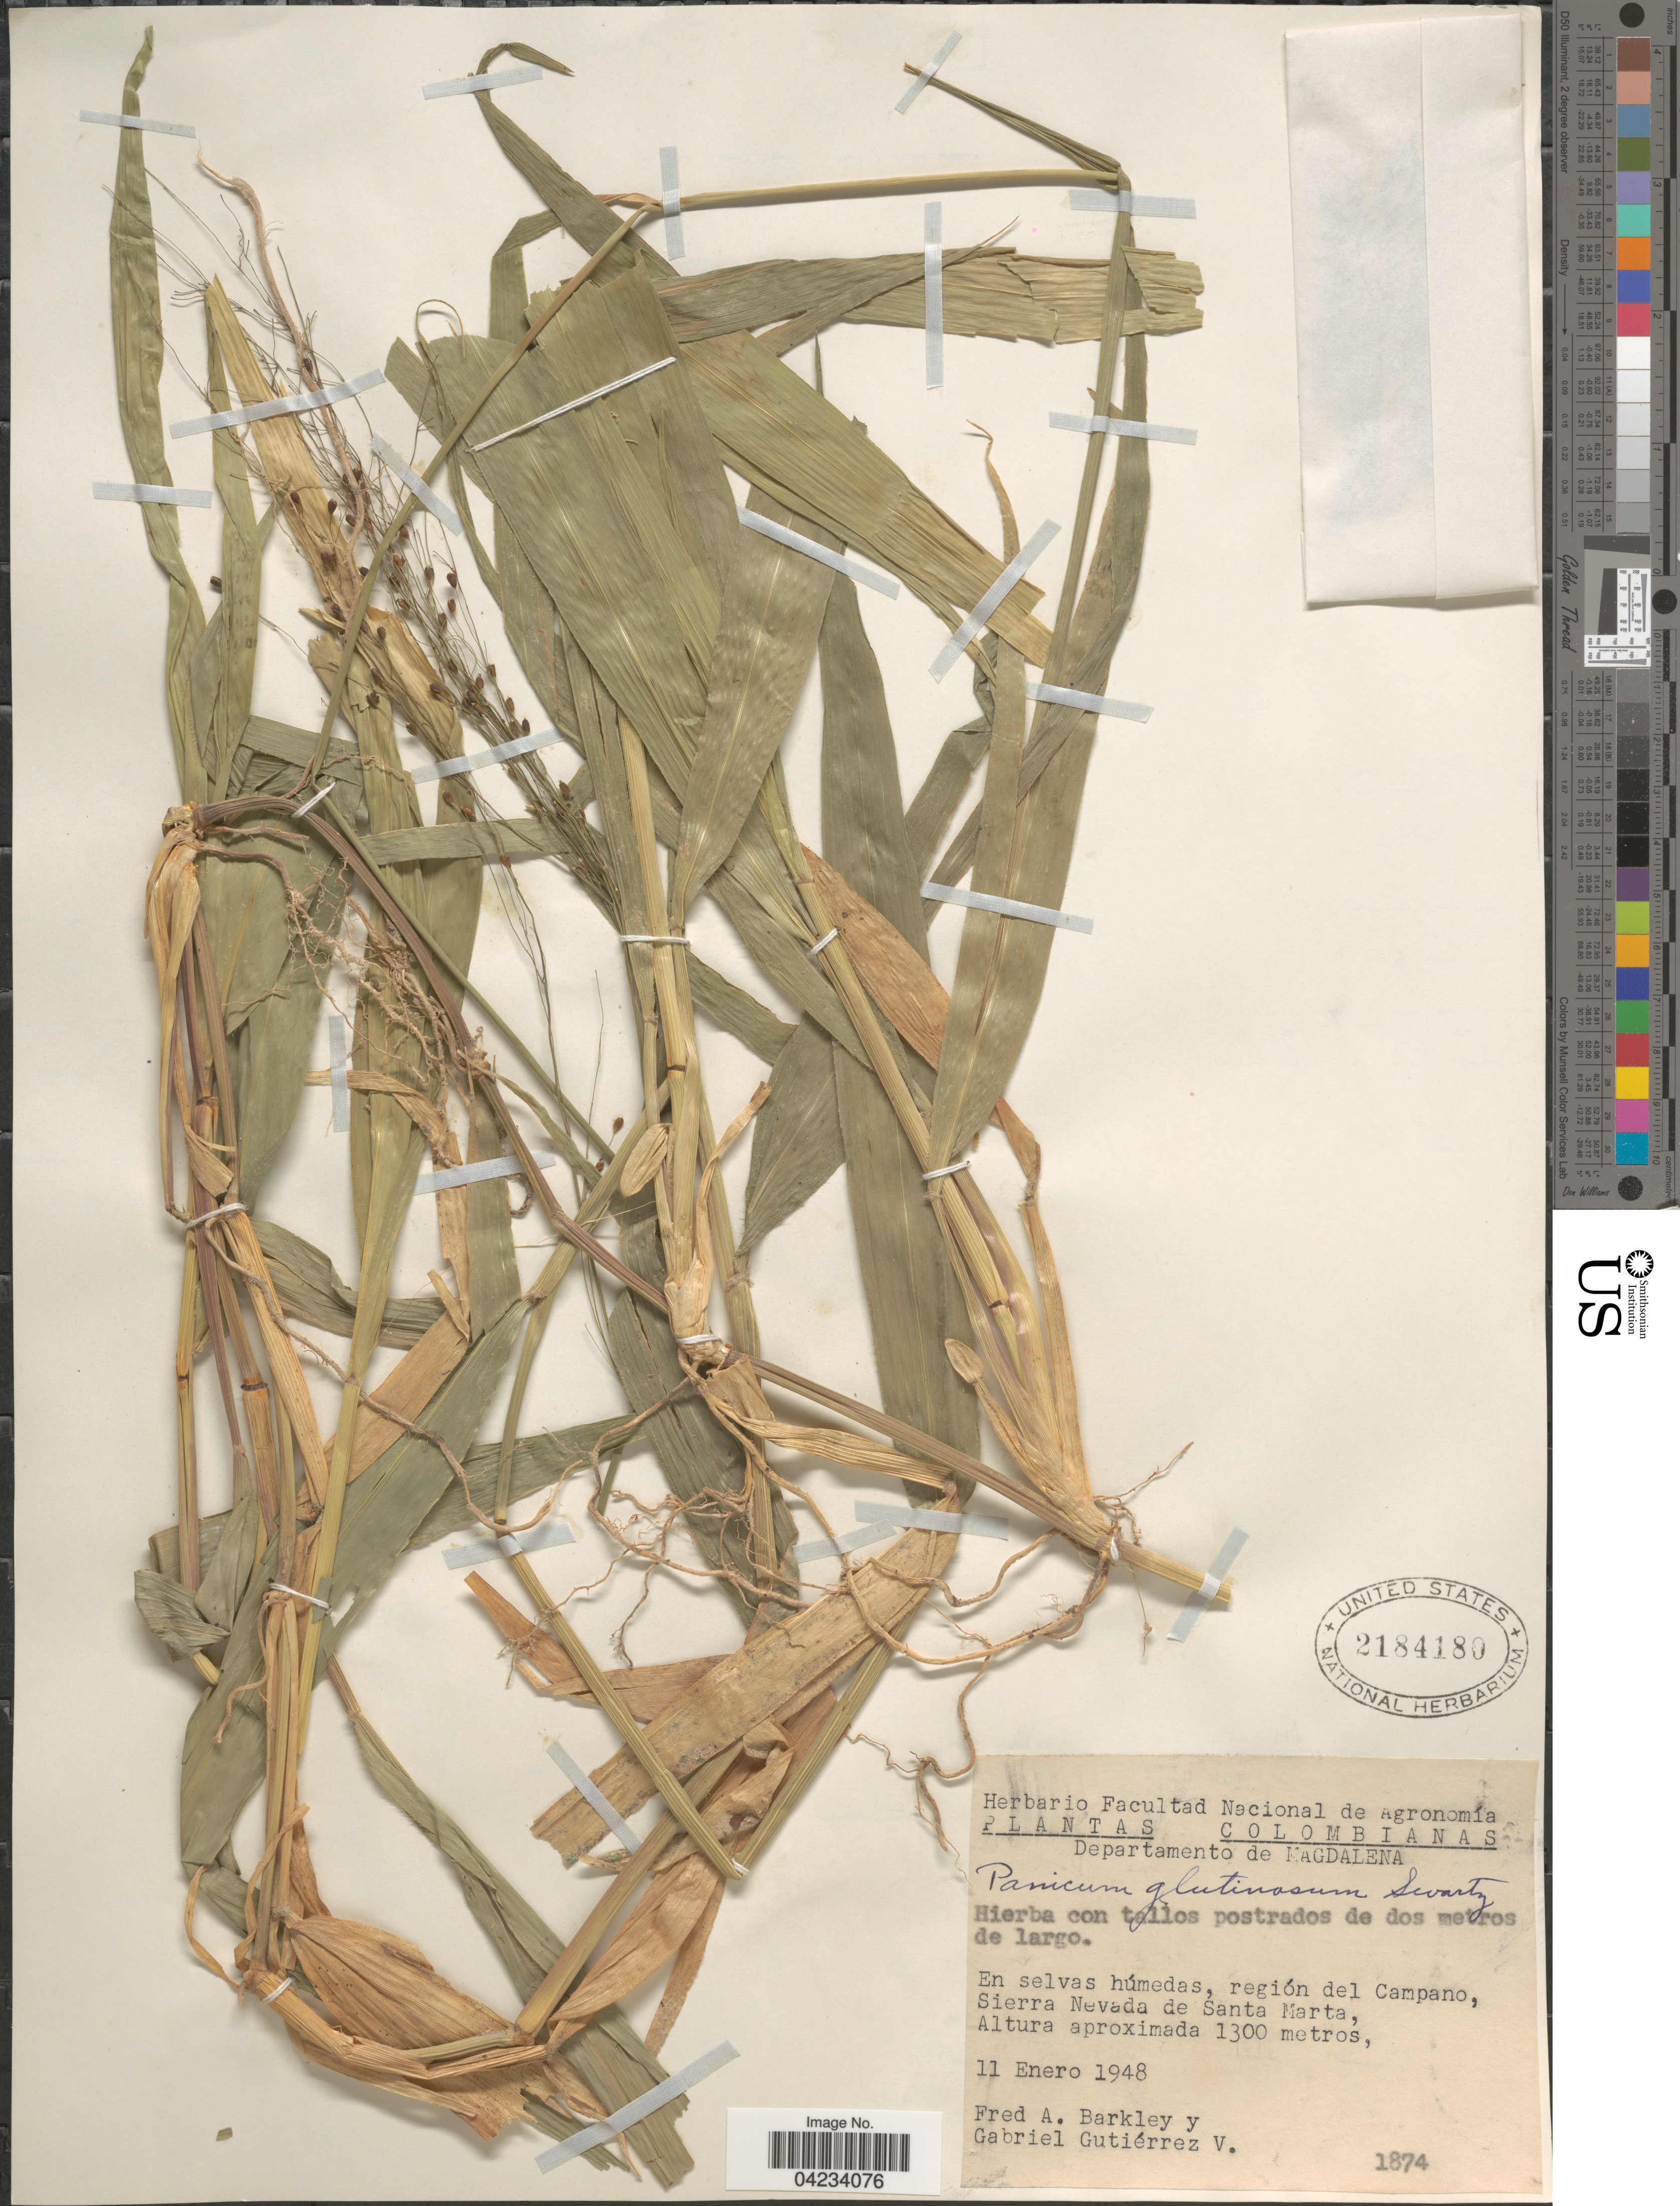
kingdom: Plantae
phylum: Tracheophyta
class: Liliopsida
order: Poales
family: Poaceae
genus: Homolepis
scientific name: Homolepis glutinosa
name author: (Sw.) Zuloaga & Soderstr.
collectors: F. A. Barkley & G. Gutiérrez V.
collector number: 1874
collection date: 1948-01-11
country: Colombia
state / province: Magdalena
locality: Departamento de Magdalena. Región del Campano, Sierra Nevada de Santa Marta.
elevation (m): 1300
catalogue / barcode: US 2184180